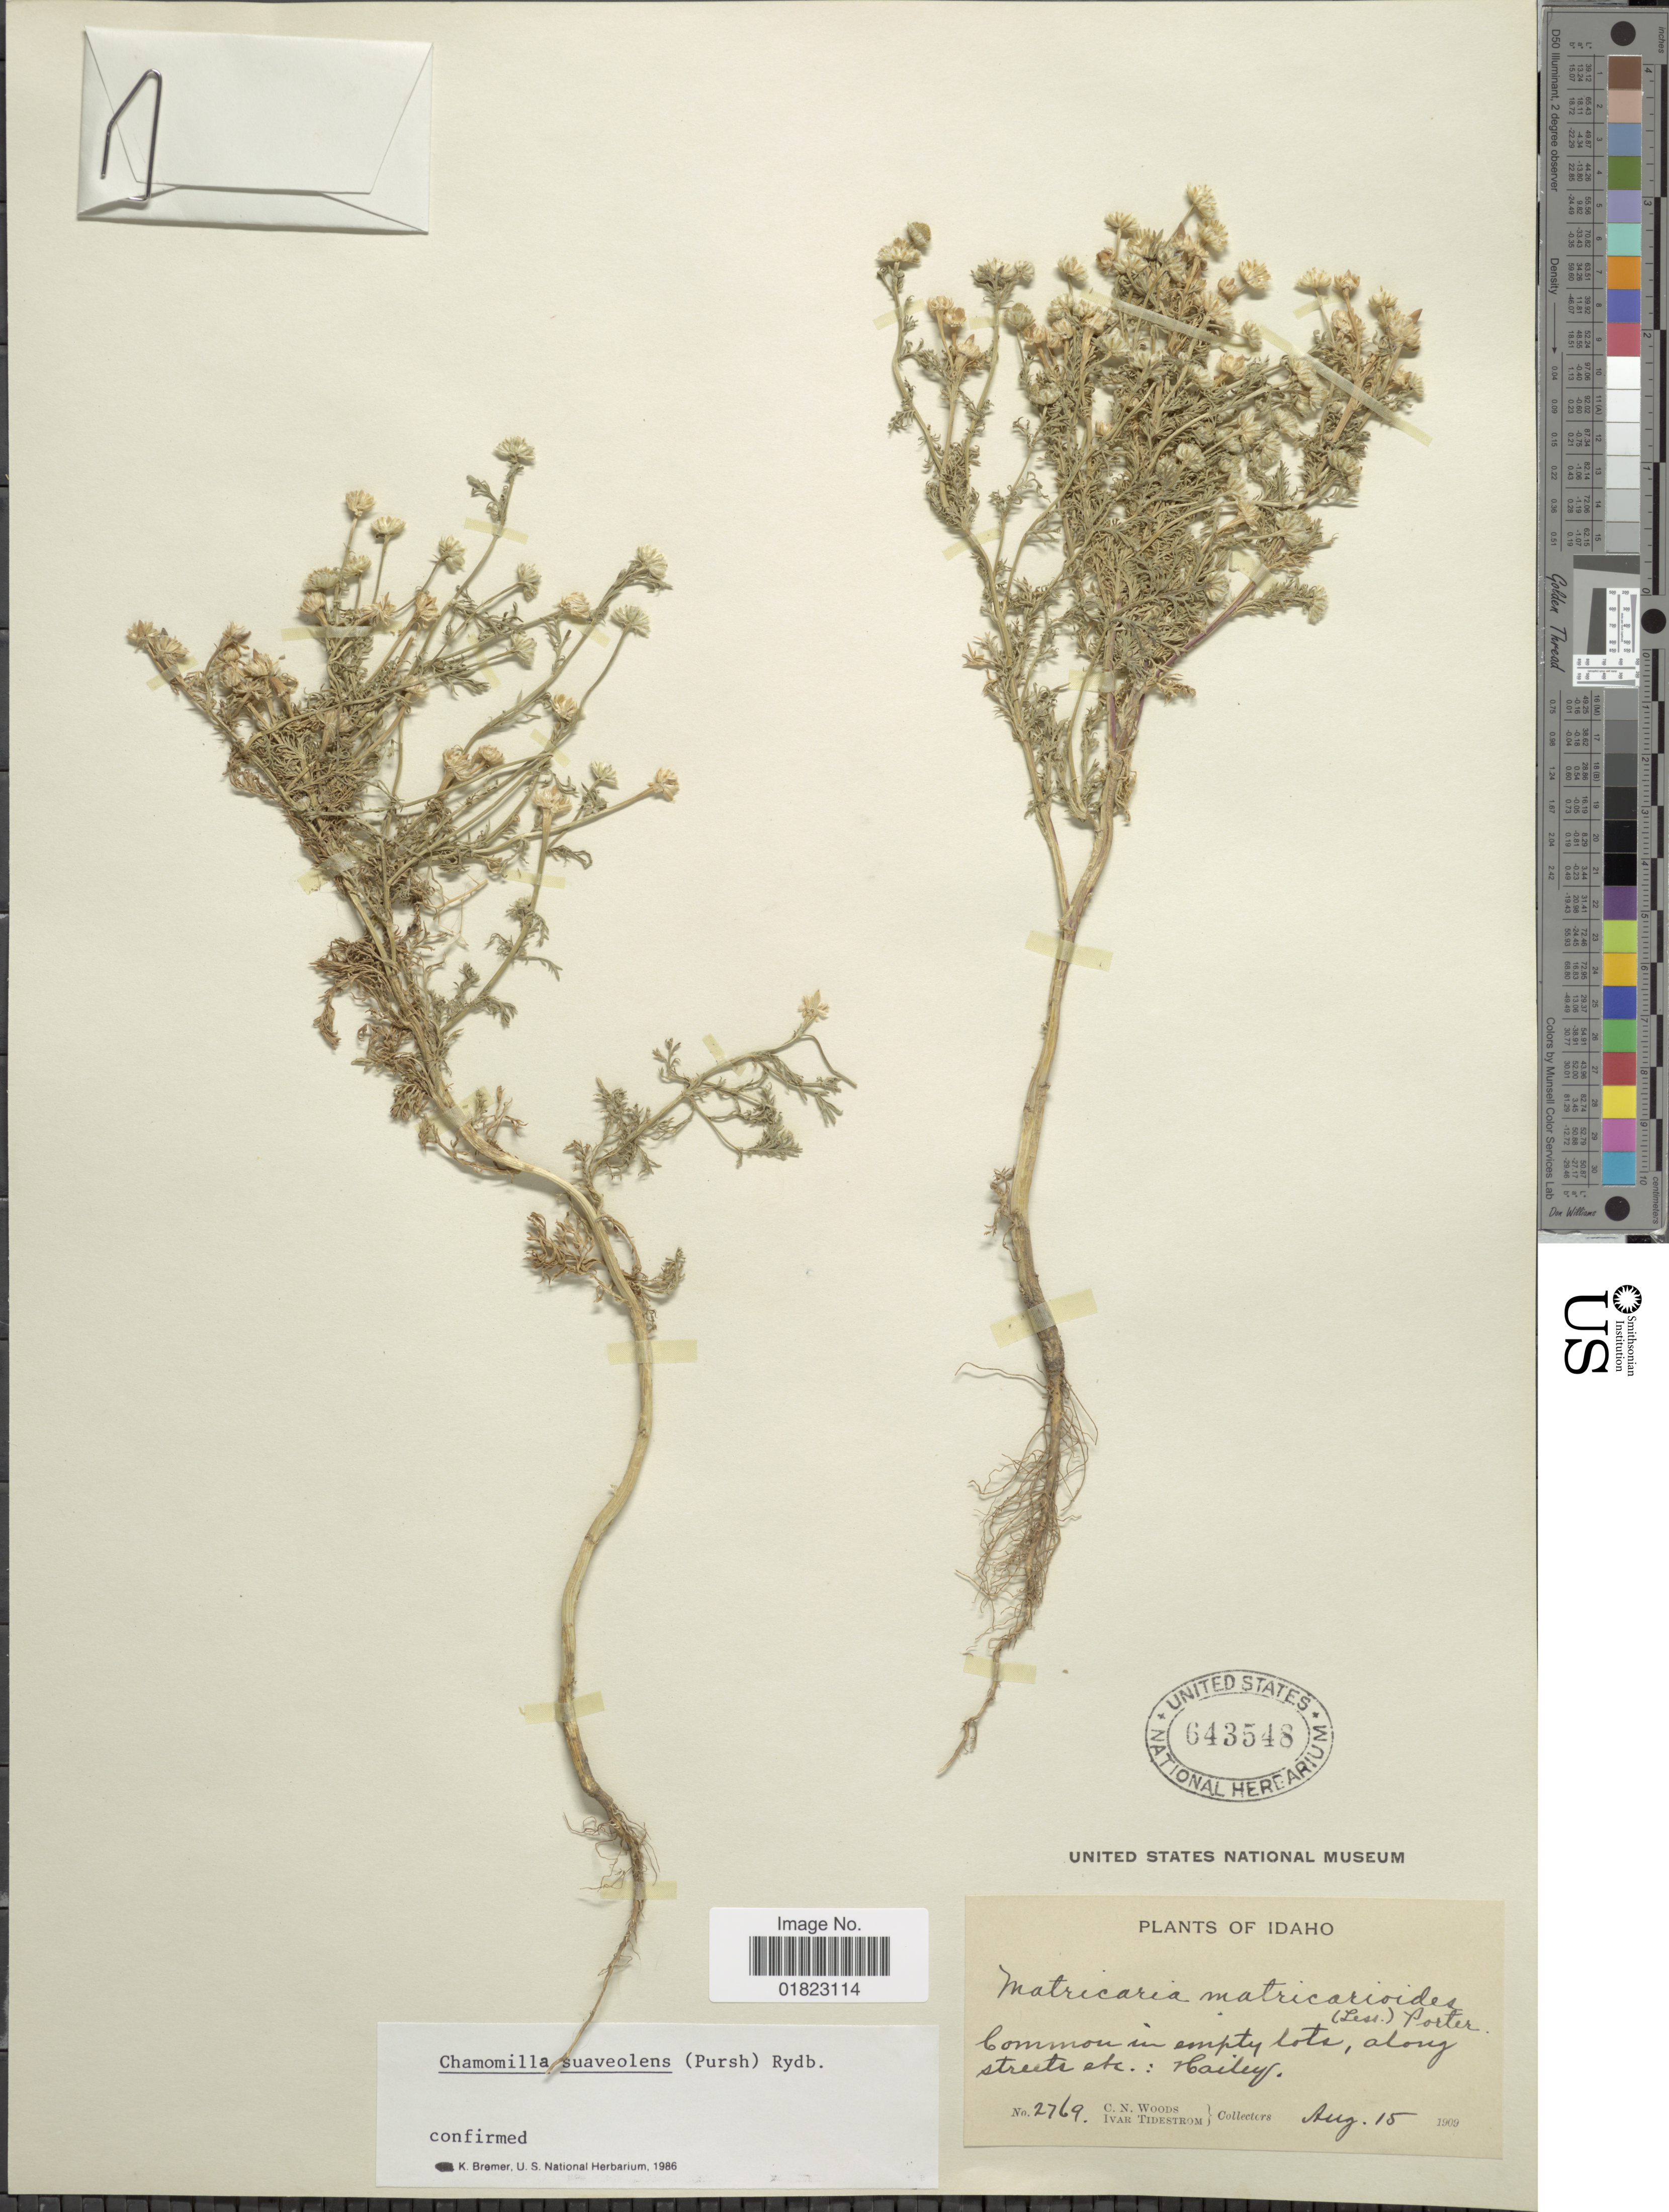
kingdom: Plantae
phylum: Tracheophyta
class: Magnoliopsida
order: Asterales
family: Asteraceae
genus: Matricaria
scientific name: Matricaria matricarioides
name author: (Less.) Porter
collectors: C. Woods & I. F. Tidestrom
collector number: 2769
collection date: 1909-08-15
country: United States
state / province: Idaho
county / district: Blaine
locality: Along streets etc.: Hailey.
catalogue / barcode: US 643548